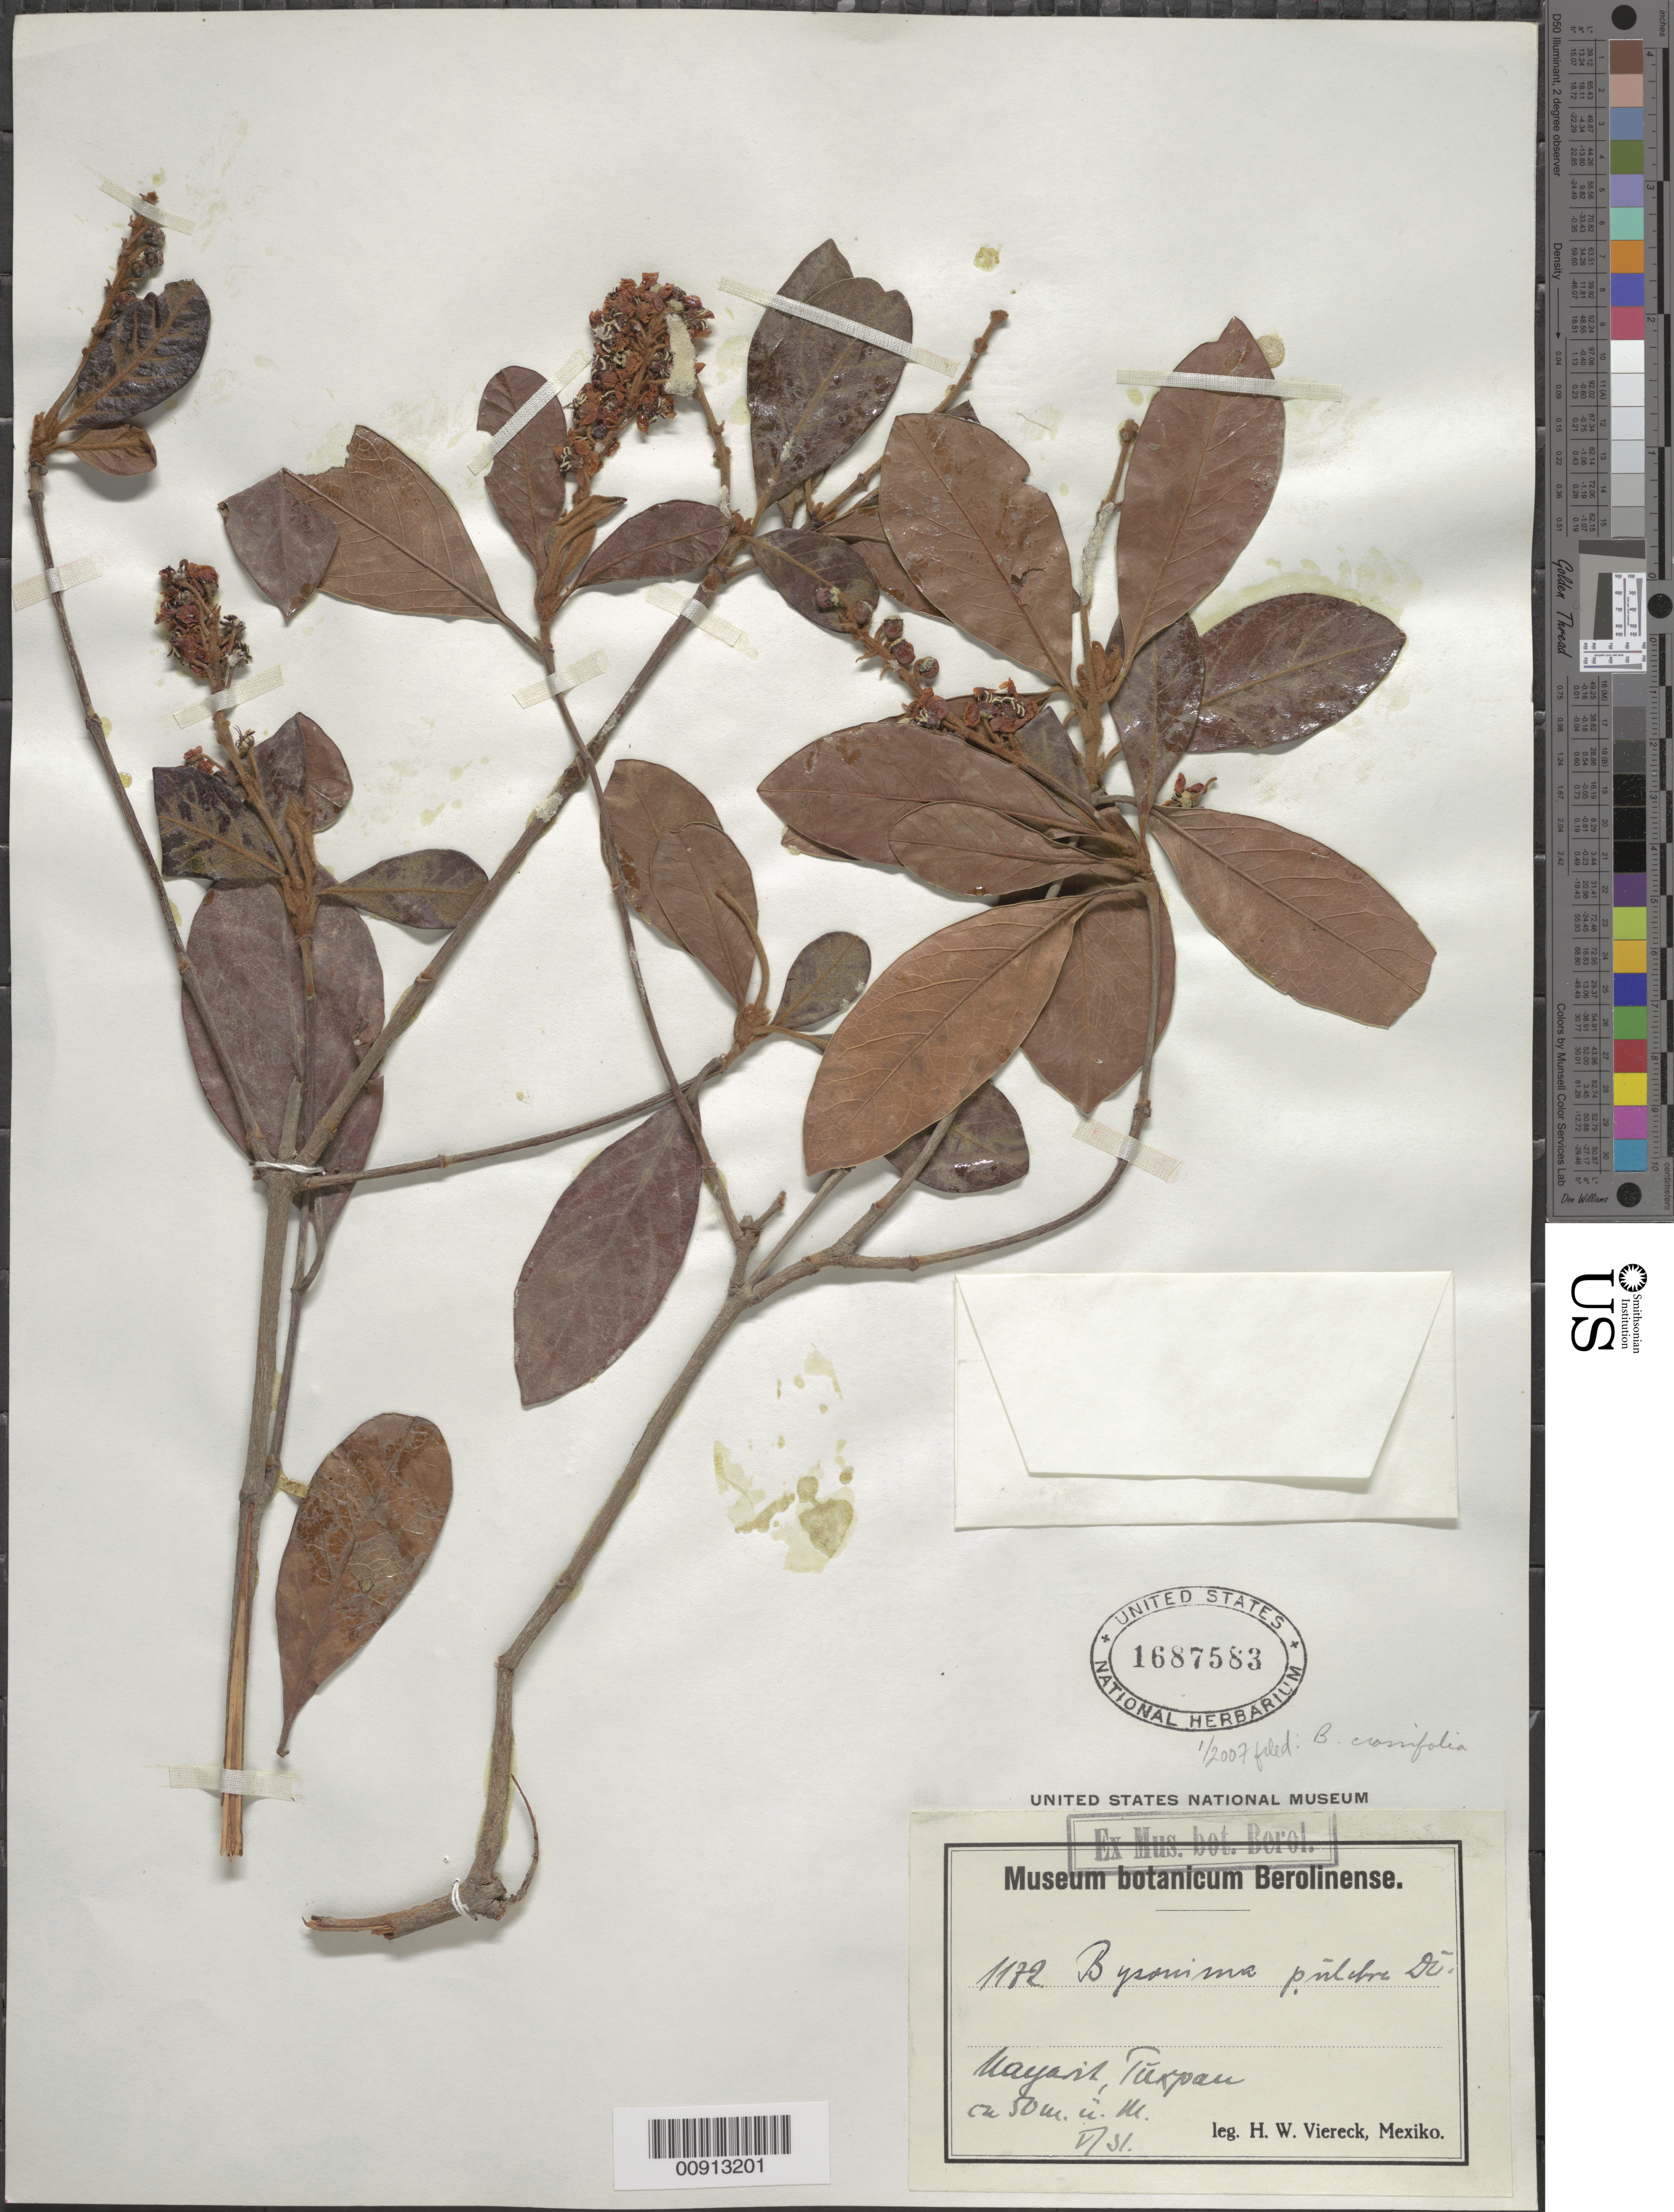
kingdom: Plantae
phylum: Tracheophyta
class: Magnoliopsida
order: Malpighiales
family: Malpighiaceae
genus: Byrsonima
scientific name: Byrsonima crassifolia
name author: (L.) Kunth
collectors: H. W. Viereck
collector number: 1172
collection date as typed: May 1931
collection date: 1931-05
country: Mexico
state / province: Nayarit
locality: Tuxpan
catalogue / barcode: US 1687583